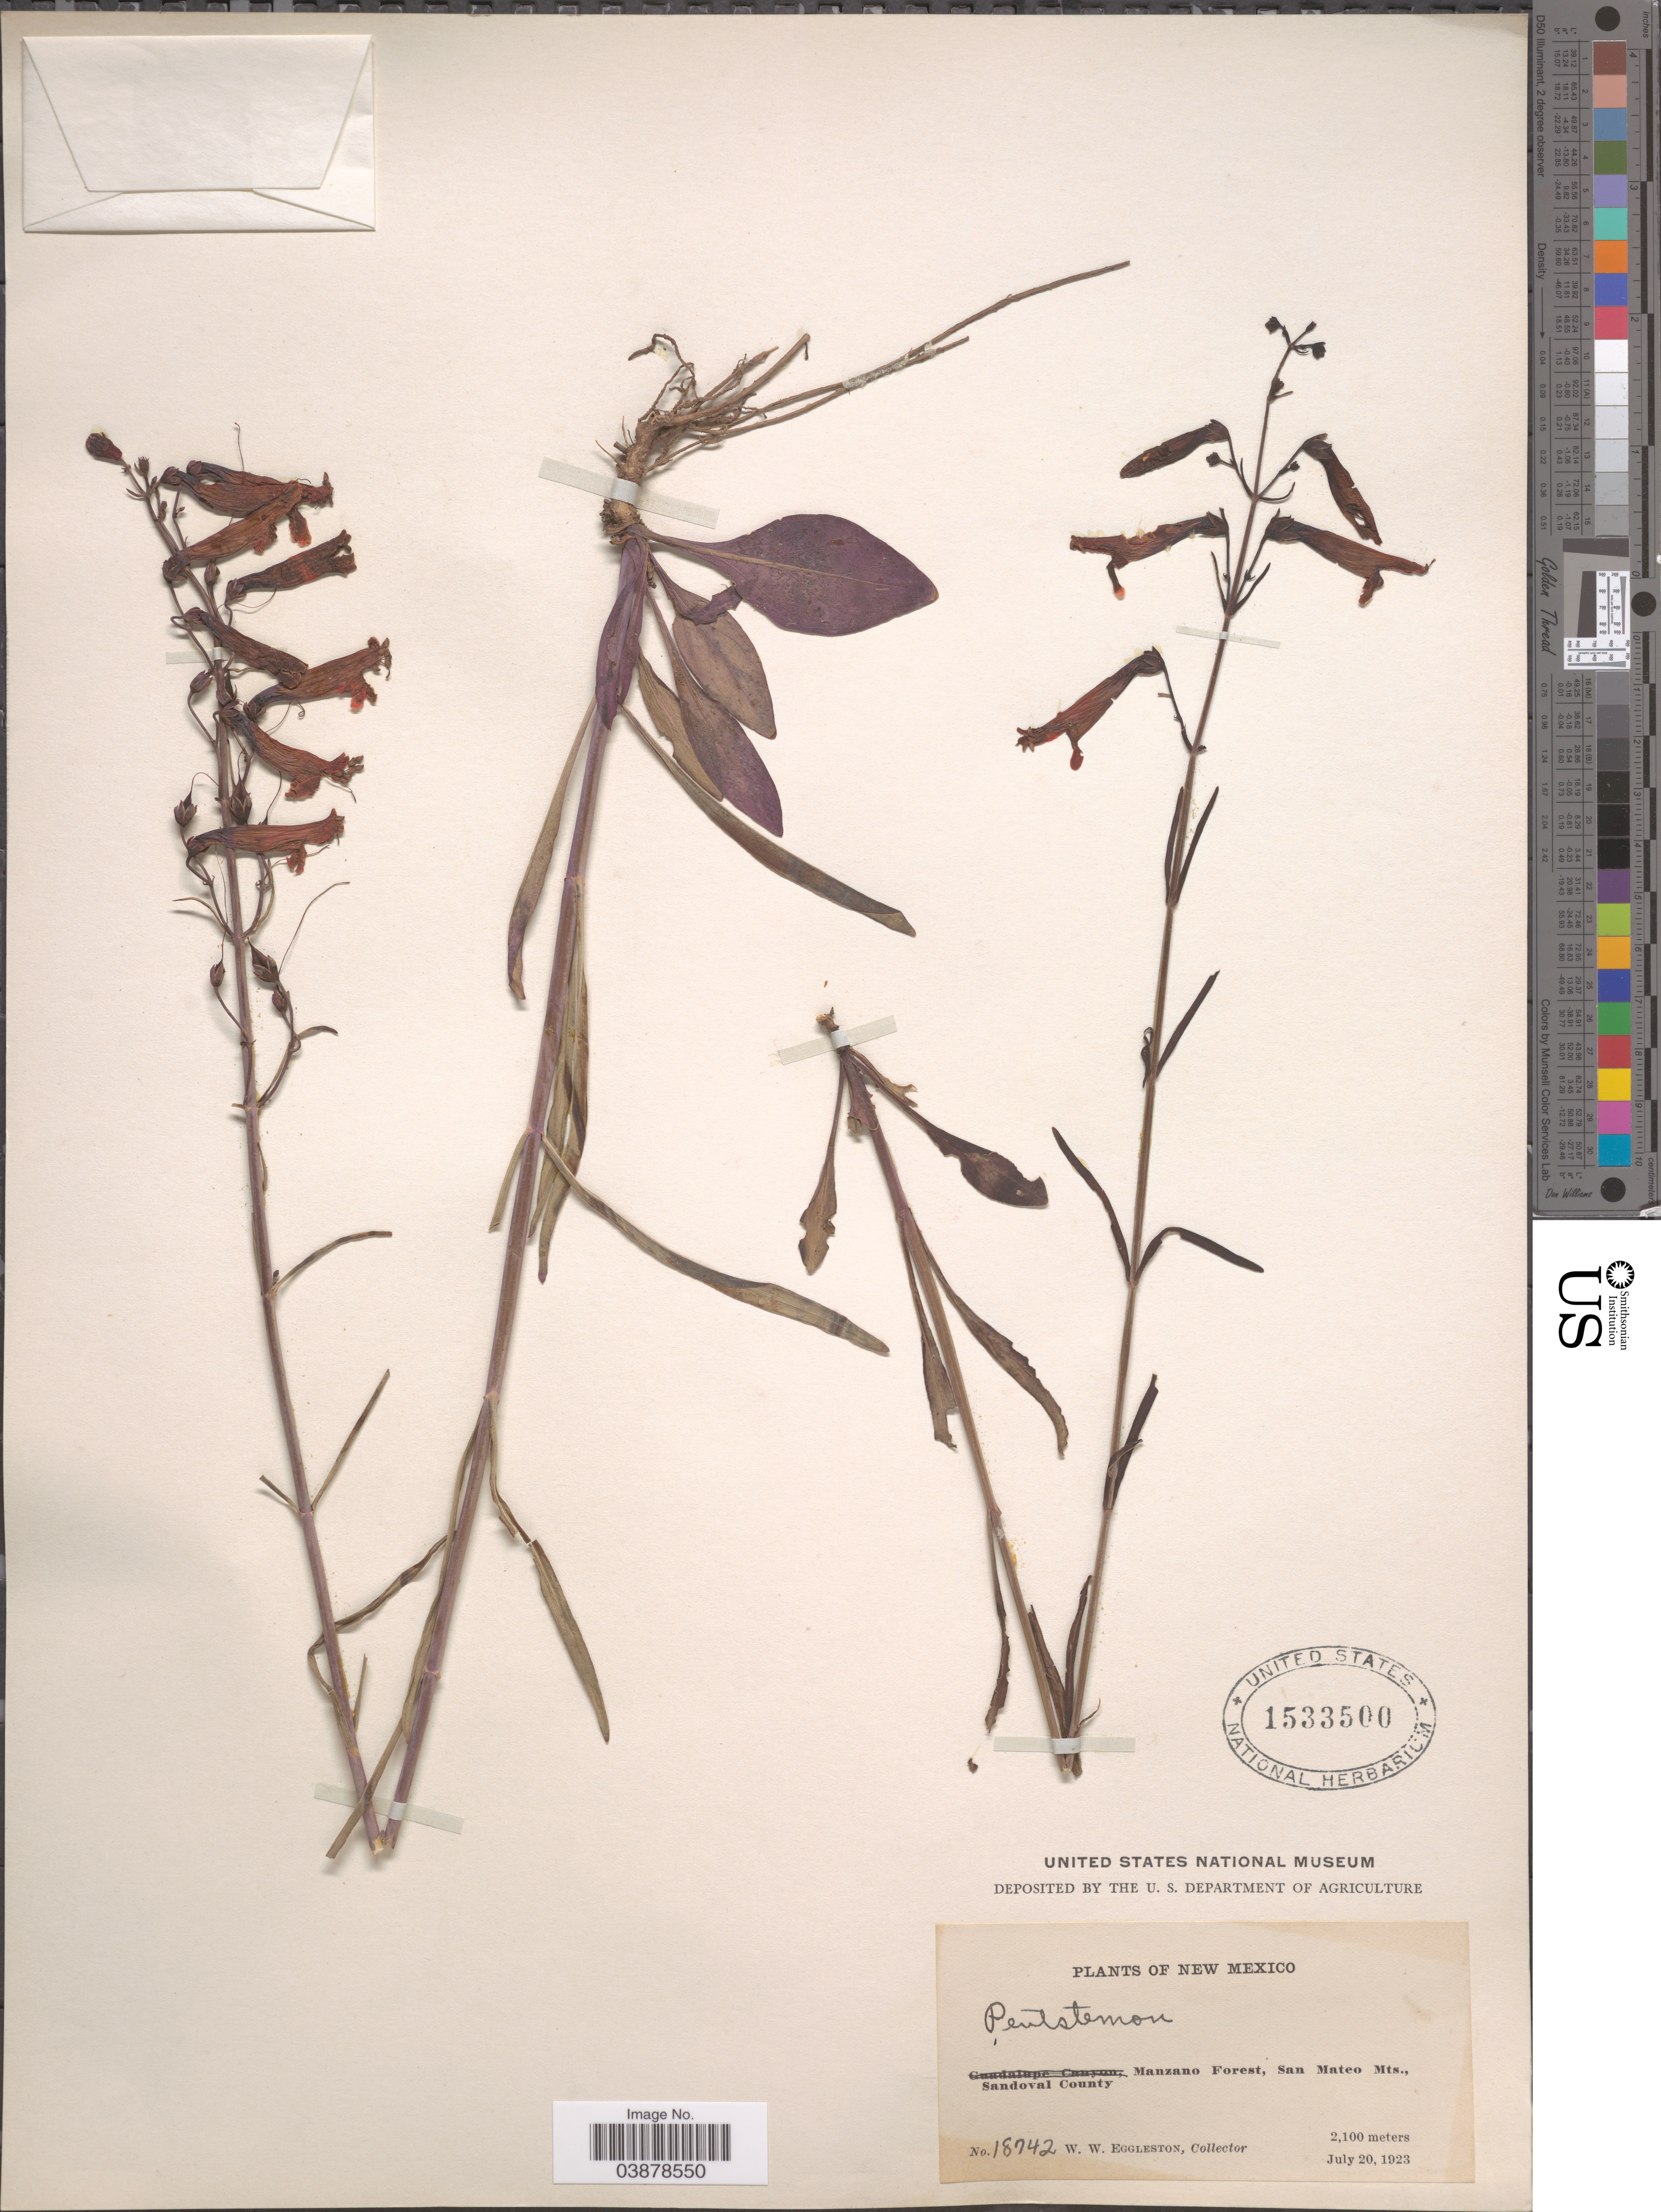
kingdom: Plantae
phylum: Tracheophyta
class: Magnoliopsida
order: Lamiales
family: Plantaginaceae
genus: Penstemon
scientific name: Penstemon torreyi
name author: Benth.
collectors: W. W. Eggleston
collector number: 18742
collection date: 1923-07-20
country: United States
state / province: New Mexico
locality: Manzano Forest, San Mateo Mts., Sandoval County.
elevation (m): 2100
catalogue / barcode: US 1533500